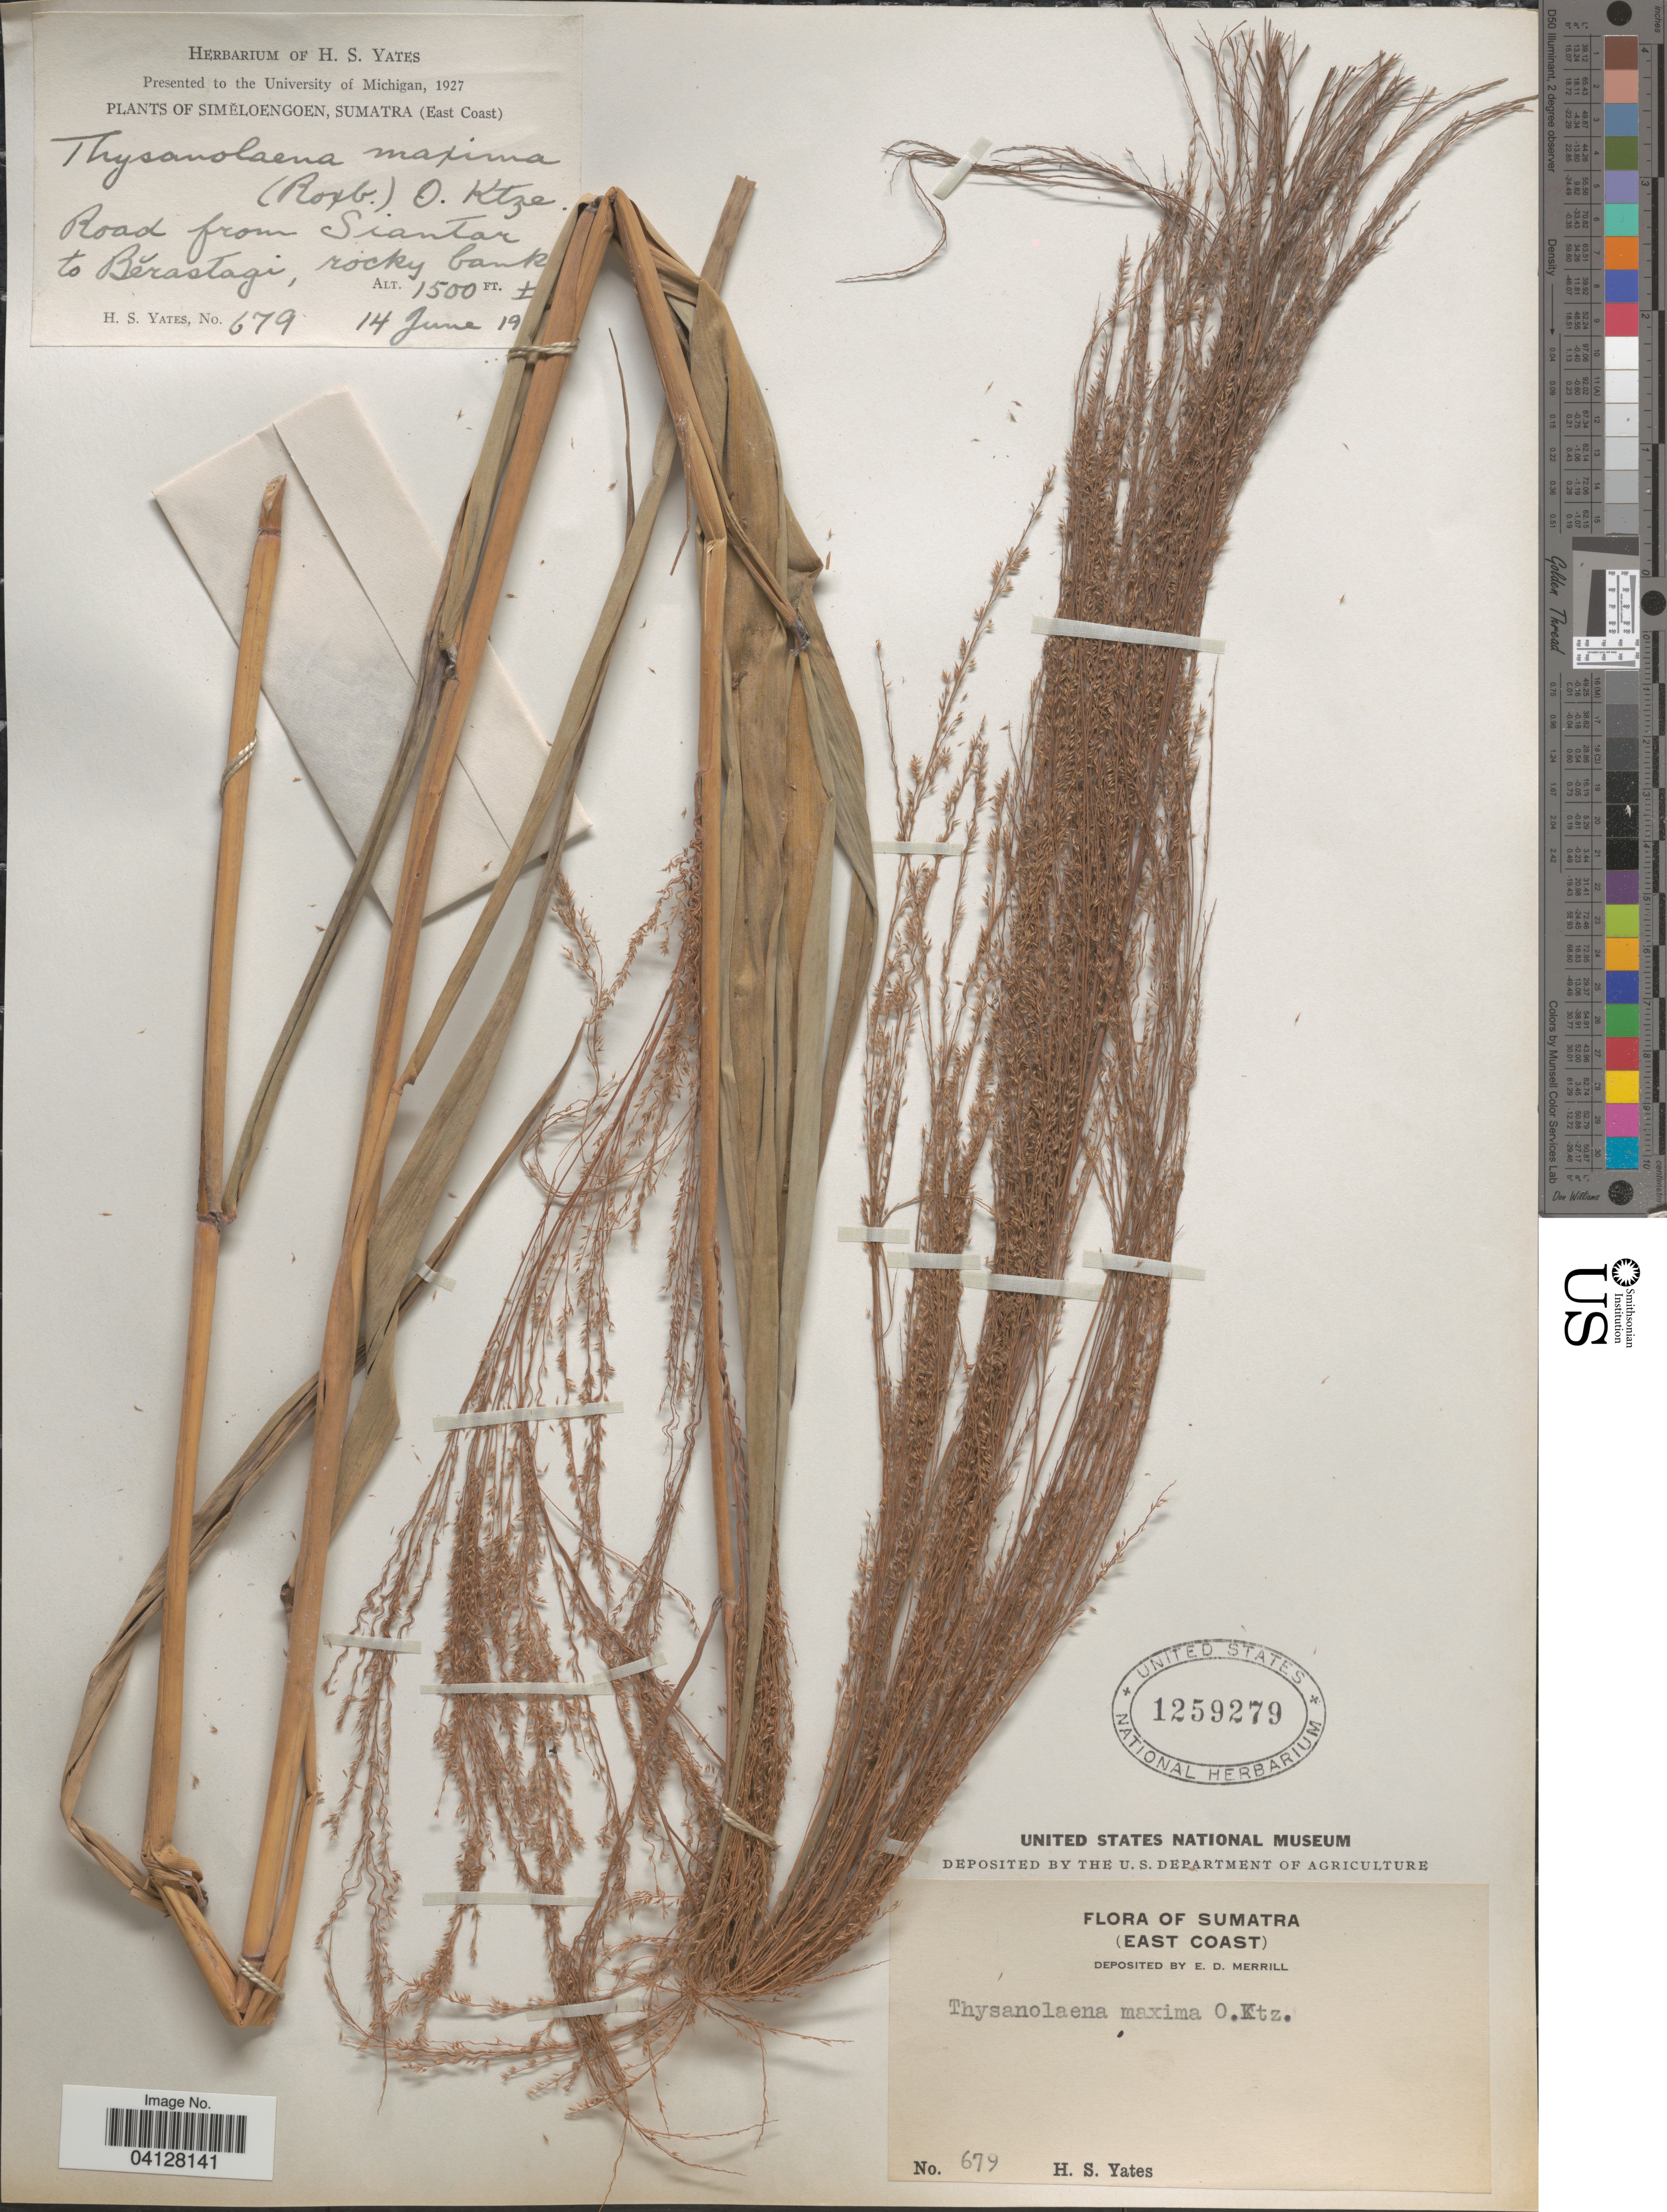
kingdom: Plantae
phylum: Tracheophyta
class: Liliopsida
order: Poales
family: Poaceae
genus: Thysanolaena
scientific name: Thysanolaena maxima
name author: (Roxb.) Kuntze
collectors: H. S. Yates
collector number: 679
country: Indonesia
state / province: Sumatra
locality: (East Coast).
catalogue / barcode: US 1259279